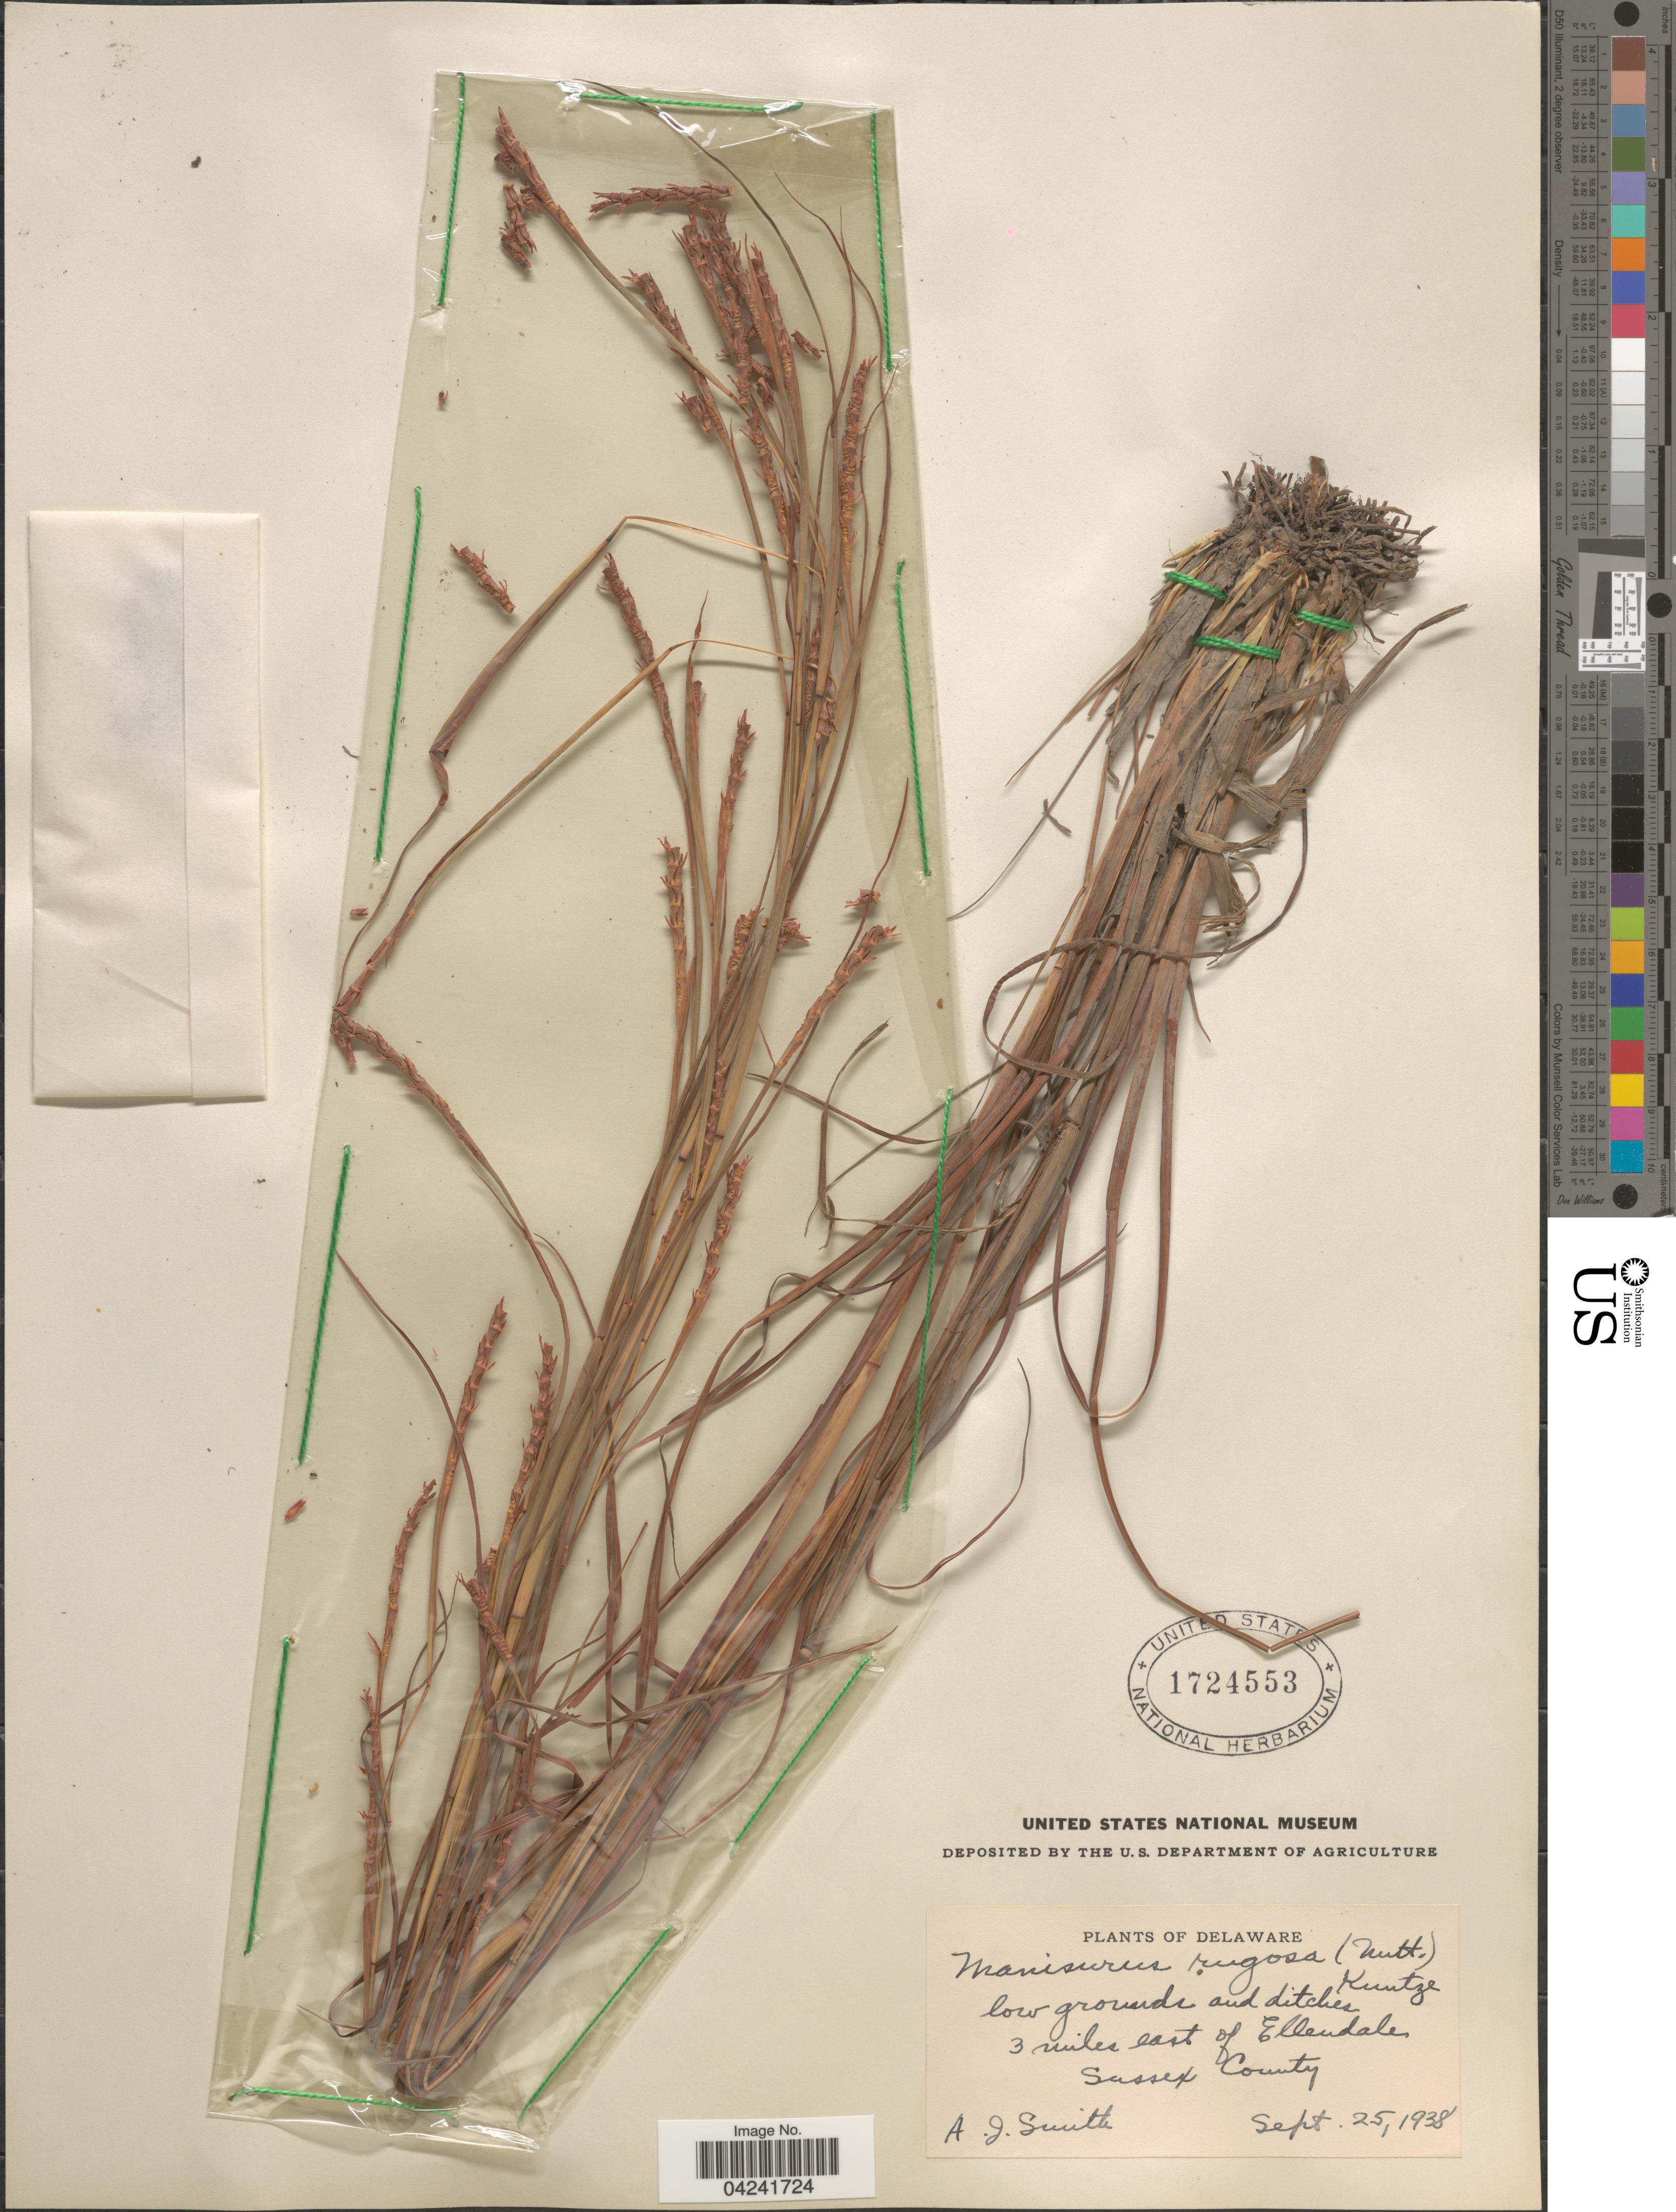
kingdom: Plantae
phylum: Tracheophyta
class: Liliopsida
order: Poales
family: Poaceae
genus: Mnesithea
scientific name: Mnesithea rugosa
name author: (Nutt.) de Koning & Sosef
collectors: A. J. E. Smith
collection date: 1938-09-25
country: United States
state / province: Delaware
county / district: Sussex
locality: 3 miles east of Ellendale. Sussex County.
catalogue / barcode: US 1724553